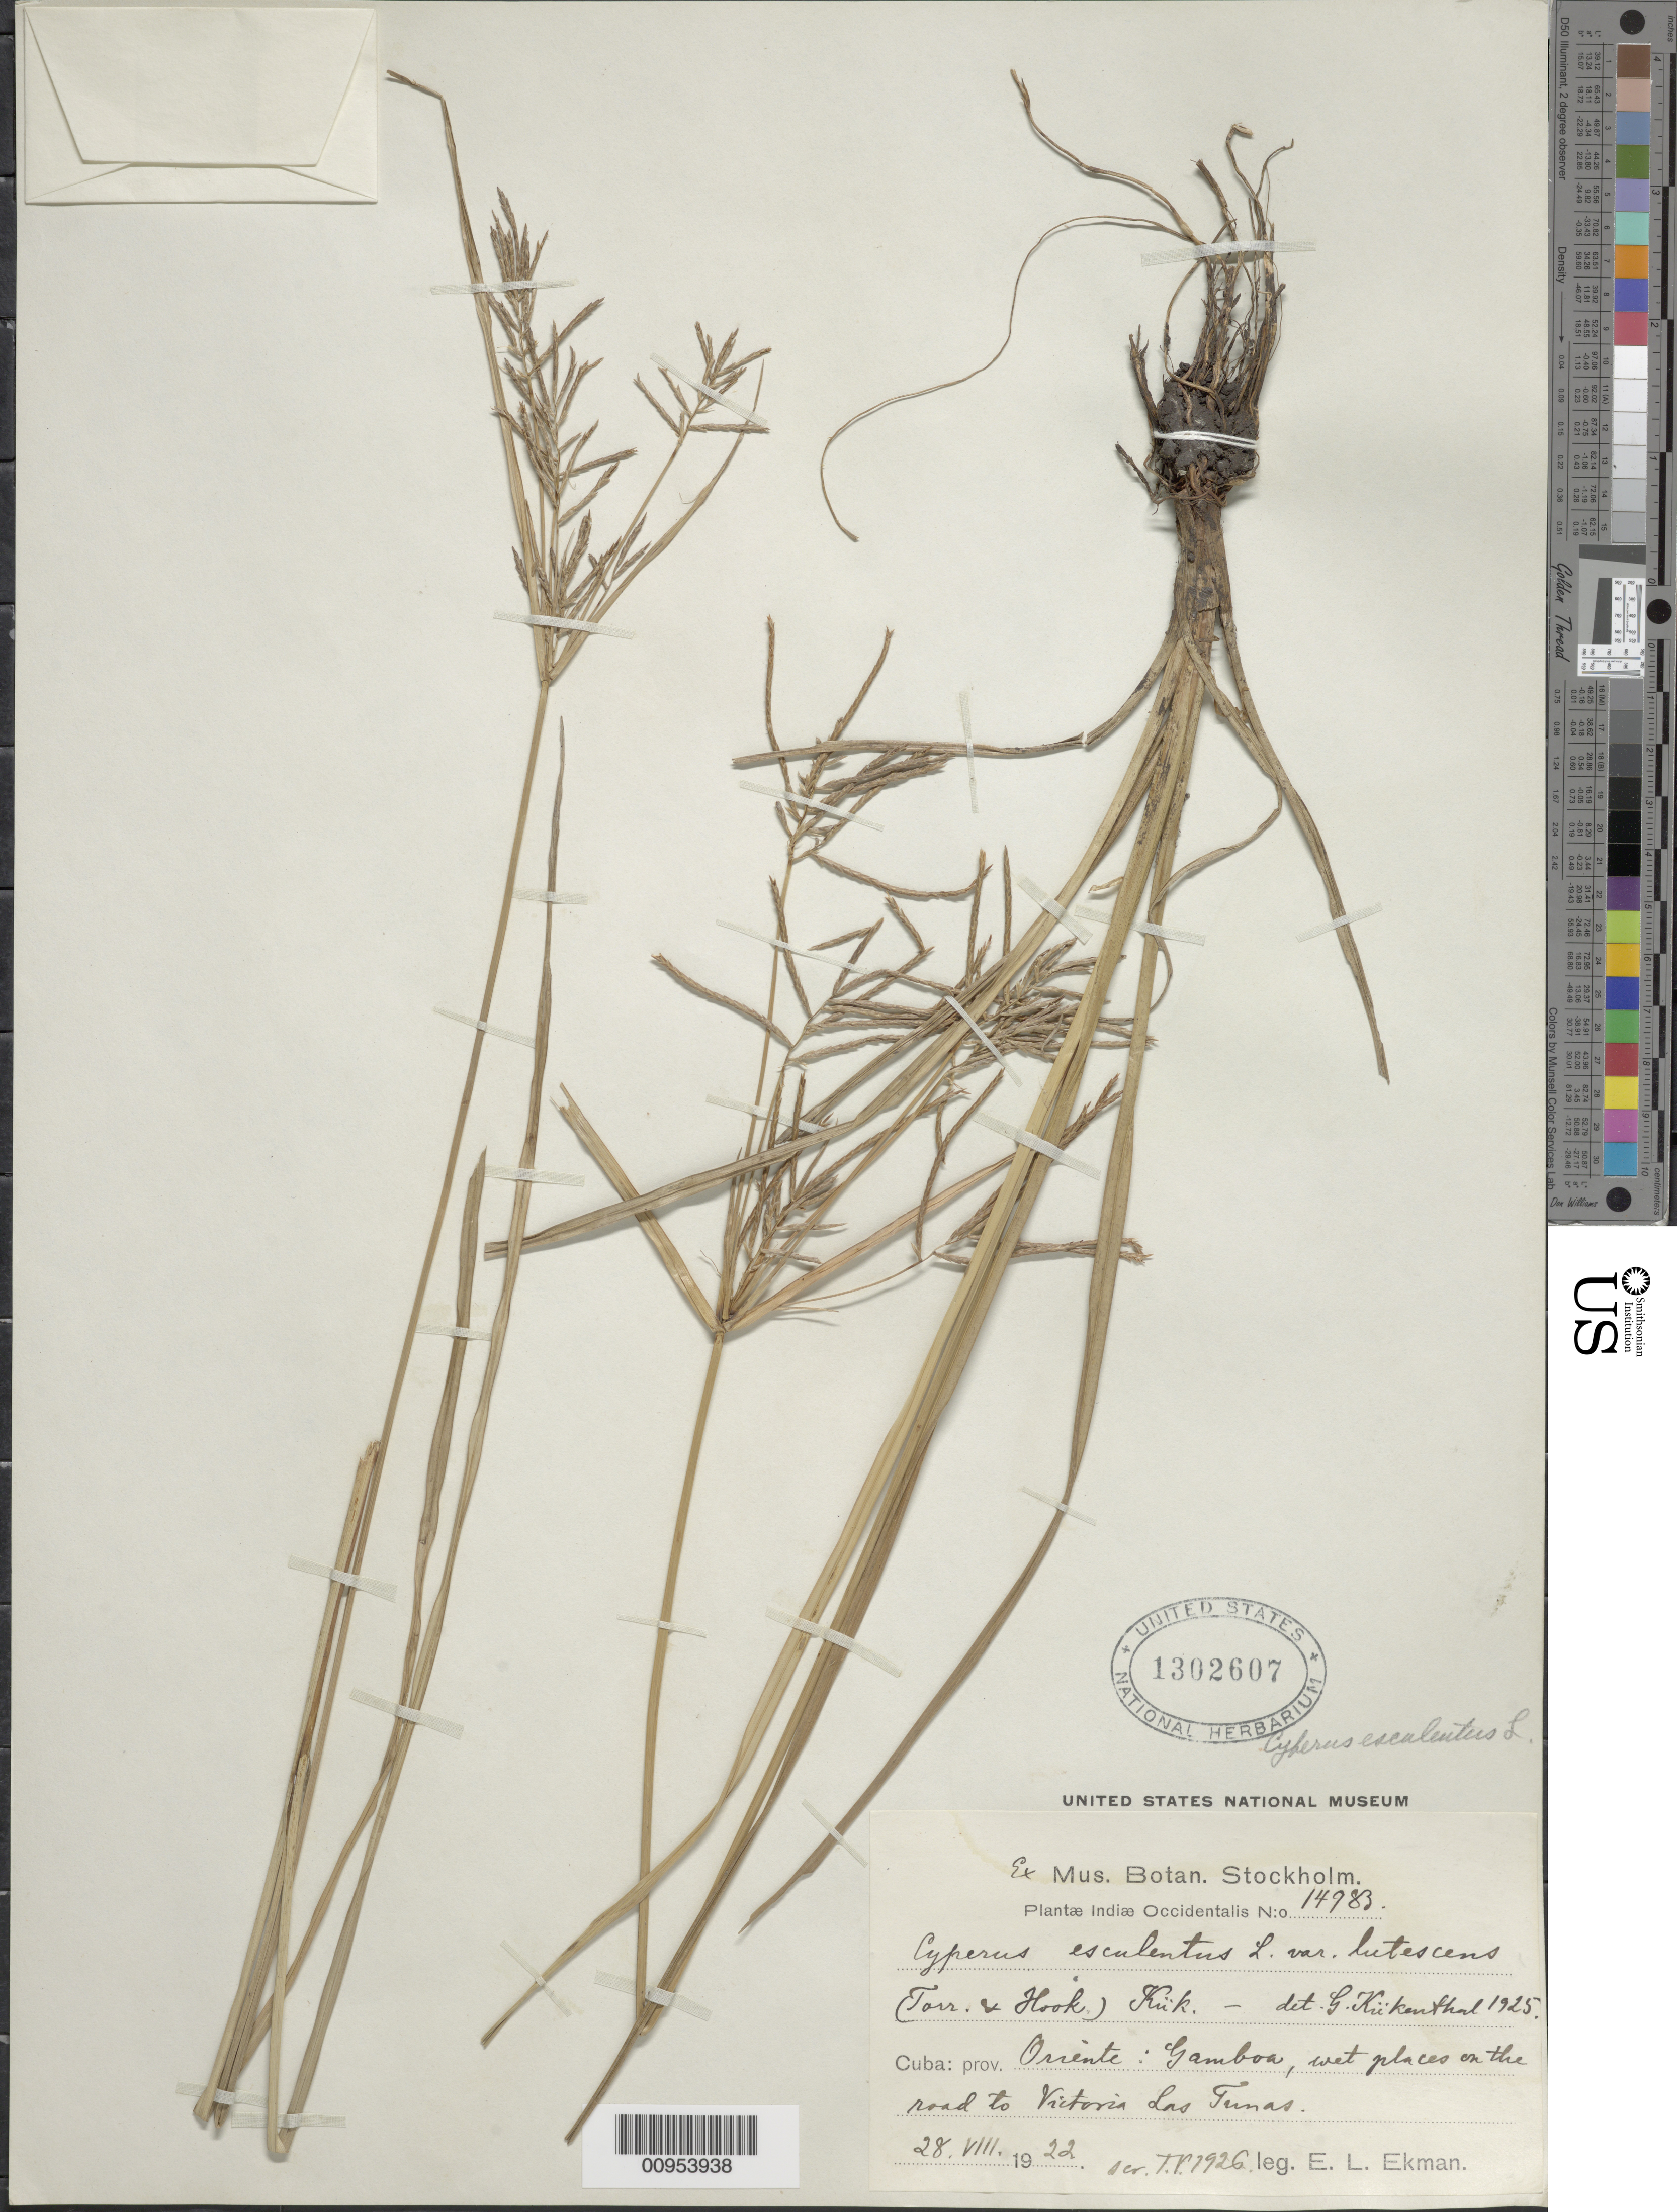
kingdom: Plantae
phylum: Tracheophyta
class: Liliopsida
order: Poales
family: Cyperaceae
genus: Cyperus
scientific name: Cyperus esculentus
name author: L.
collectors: E. L. Ekman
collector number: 14983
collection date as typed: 28 aug 1922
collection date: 1922-08-28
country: Cuba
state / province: Oriente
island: Cuba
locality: Gamboa, on the road to Victoria Las Tunas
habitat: Wet places on the road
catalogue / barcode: US 1302607